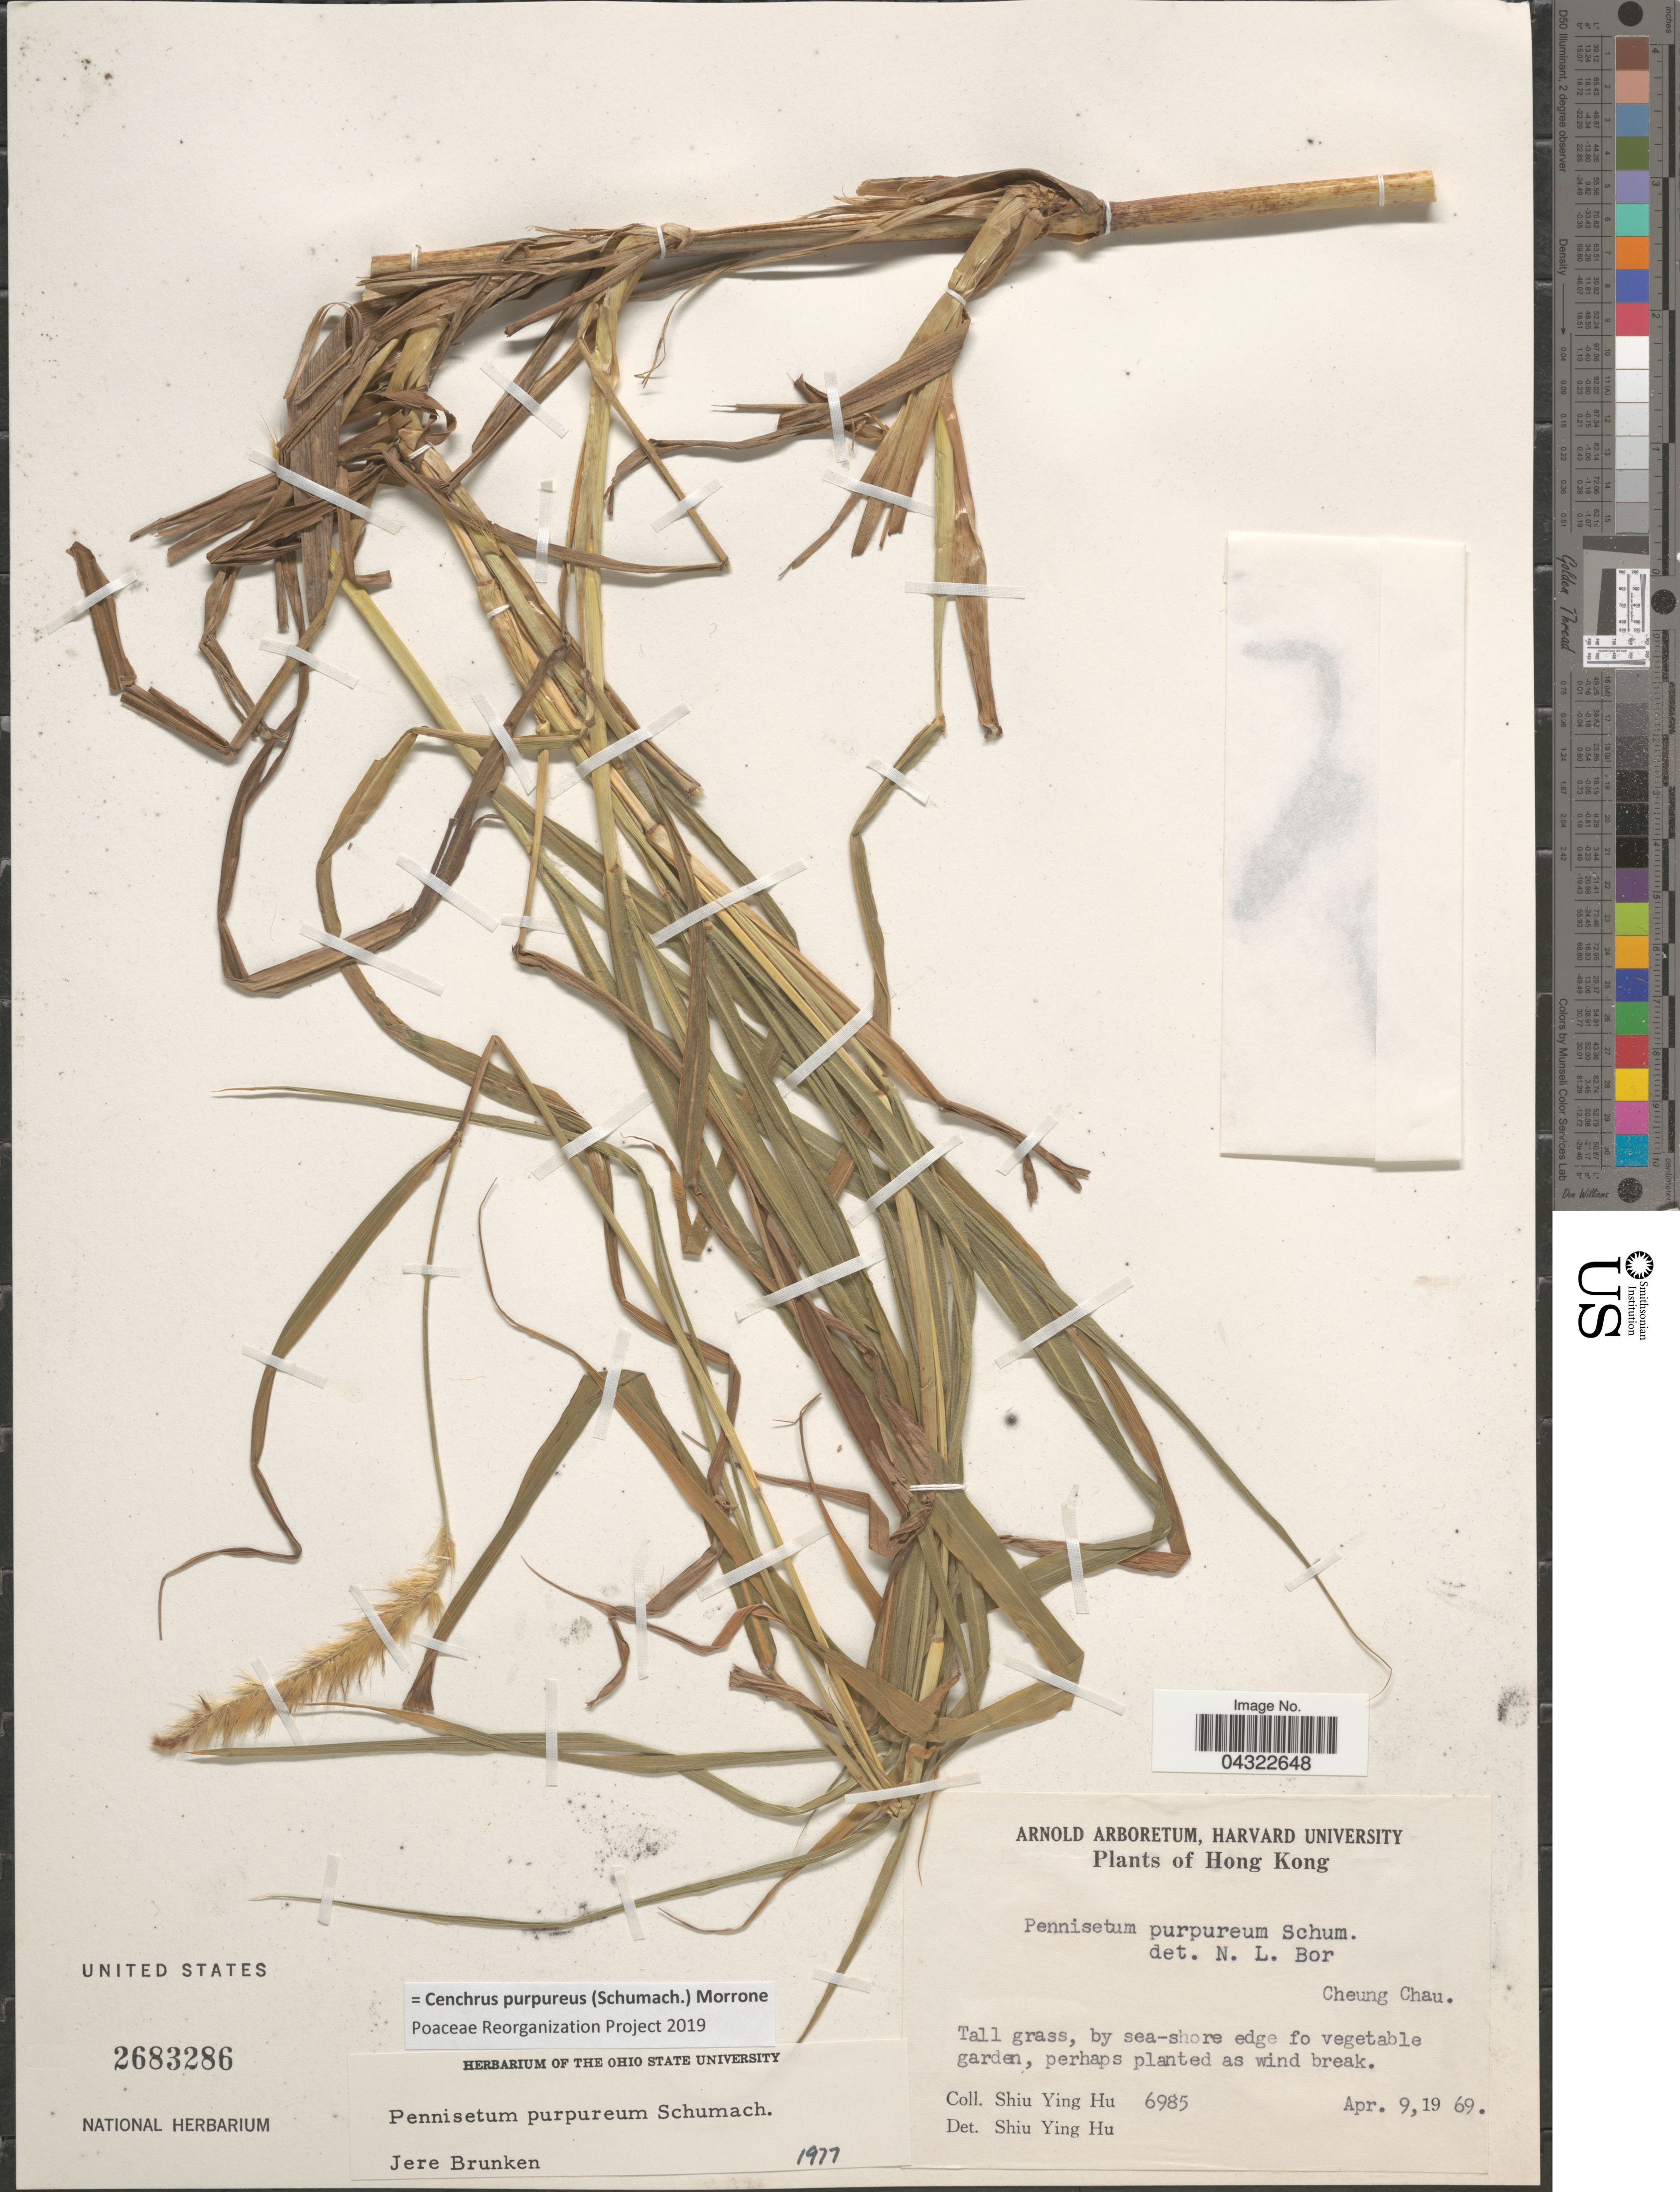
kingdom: Plantae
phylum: Tracheophyta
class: Liliopsida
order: Poales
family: Poaceae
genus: Cenchrus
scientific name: Cenchrus purpureus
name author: (Schumach.) Morrone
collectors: S. Y. Hu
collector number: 6985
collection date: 1969-04-09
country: China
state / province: Hong Kong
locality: Cheung Chau. Tall grass, by sea-shore edge of vegetable garden.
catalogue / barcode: US 2683286